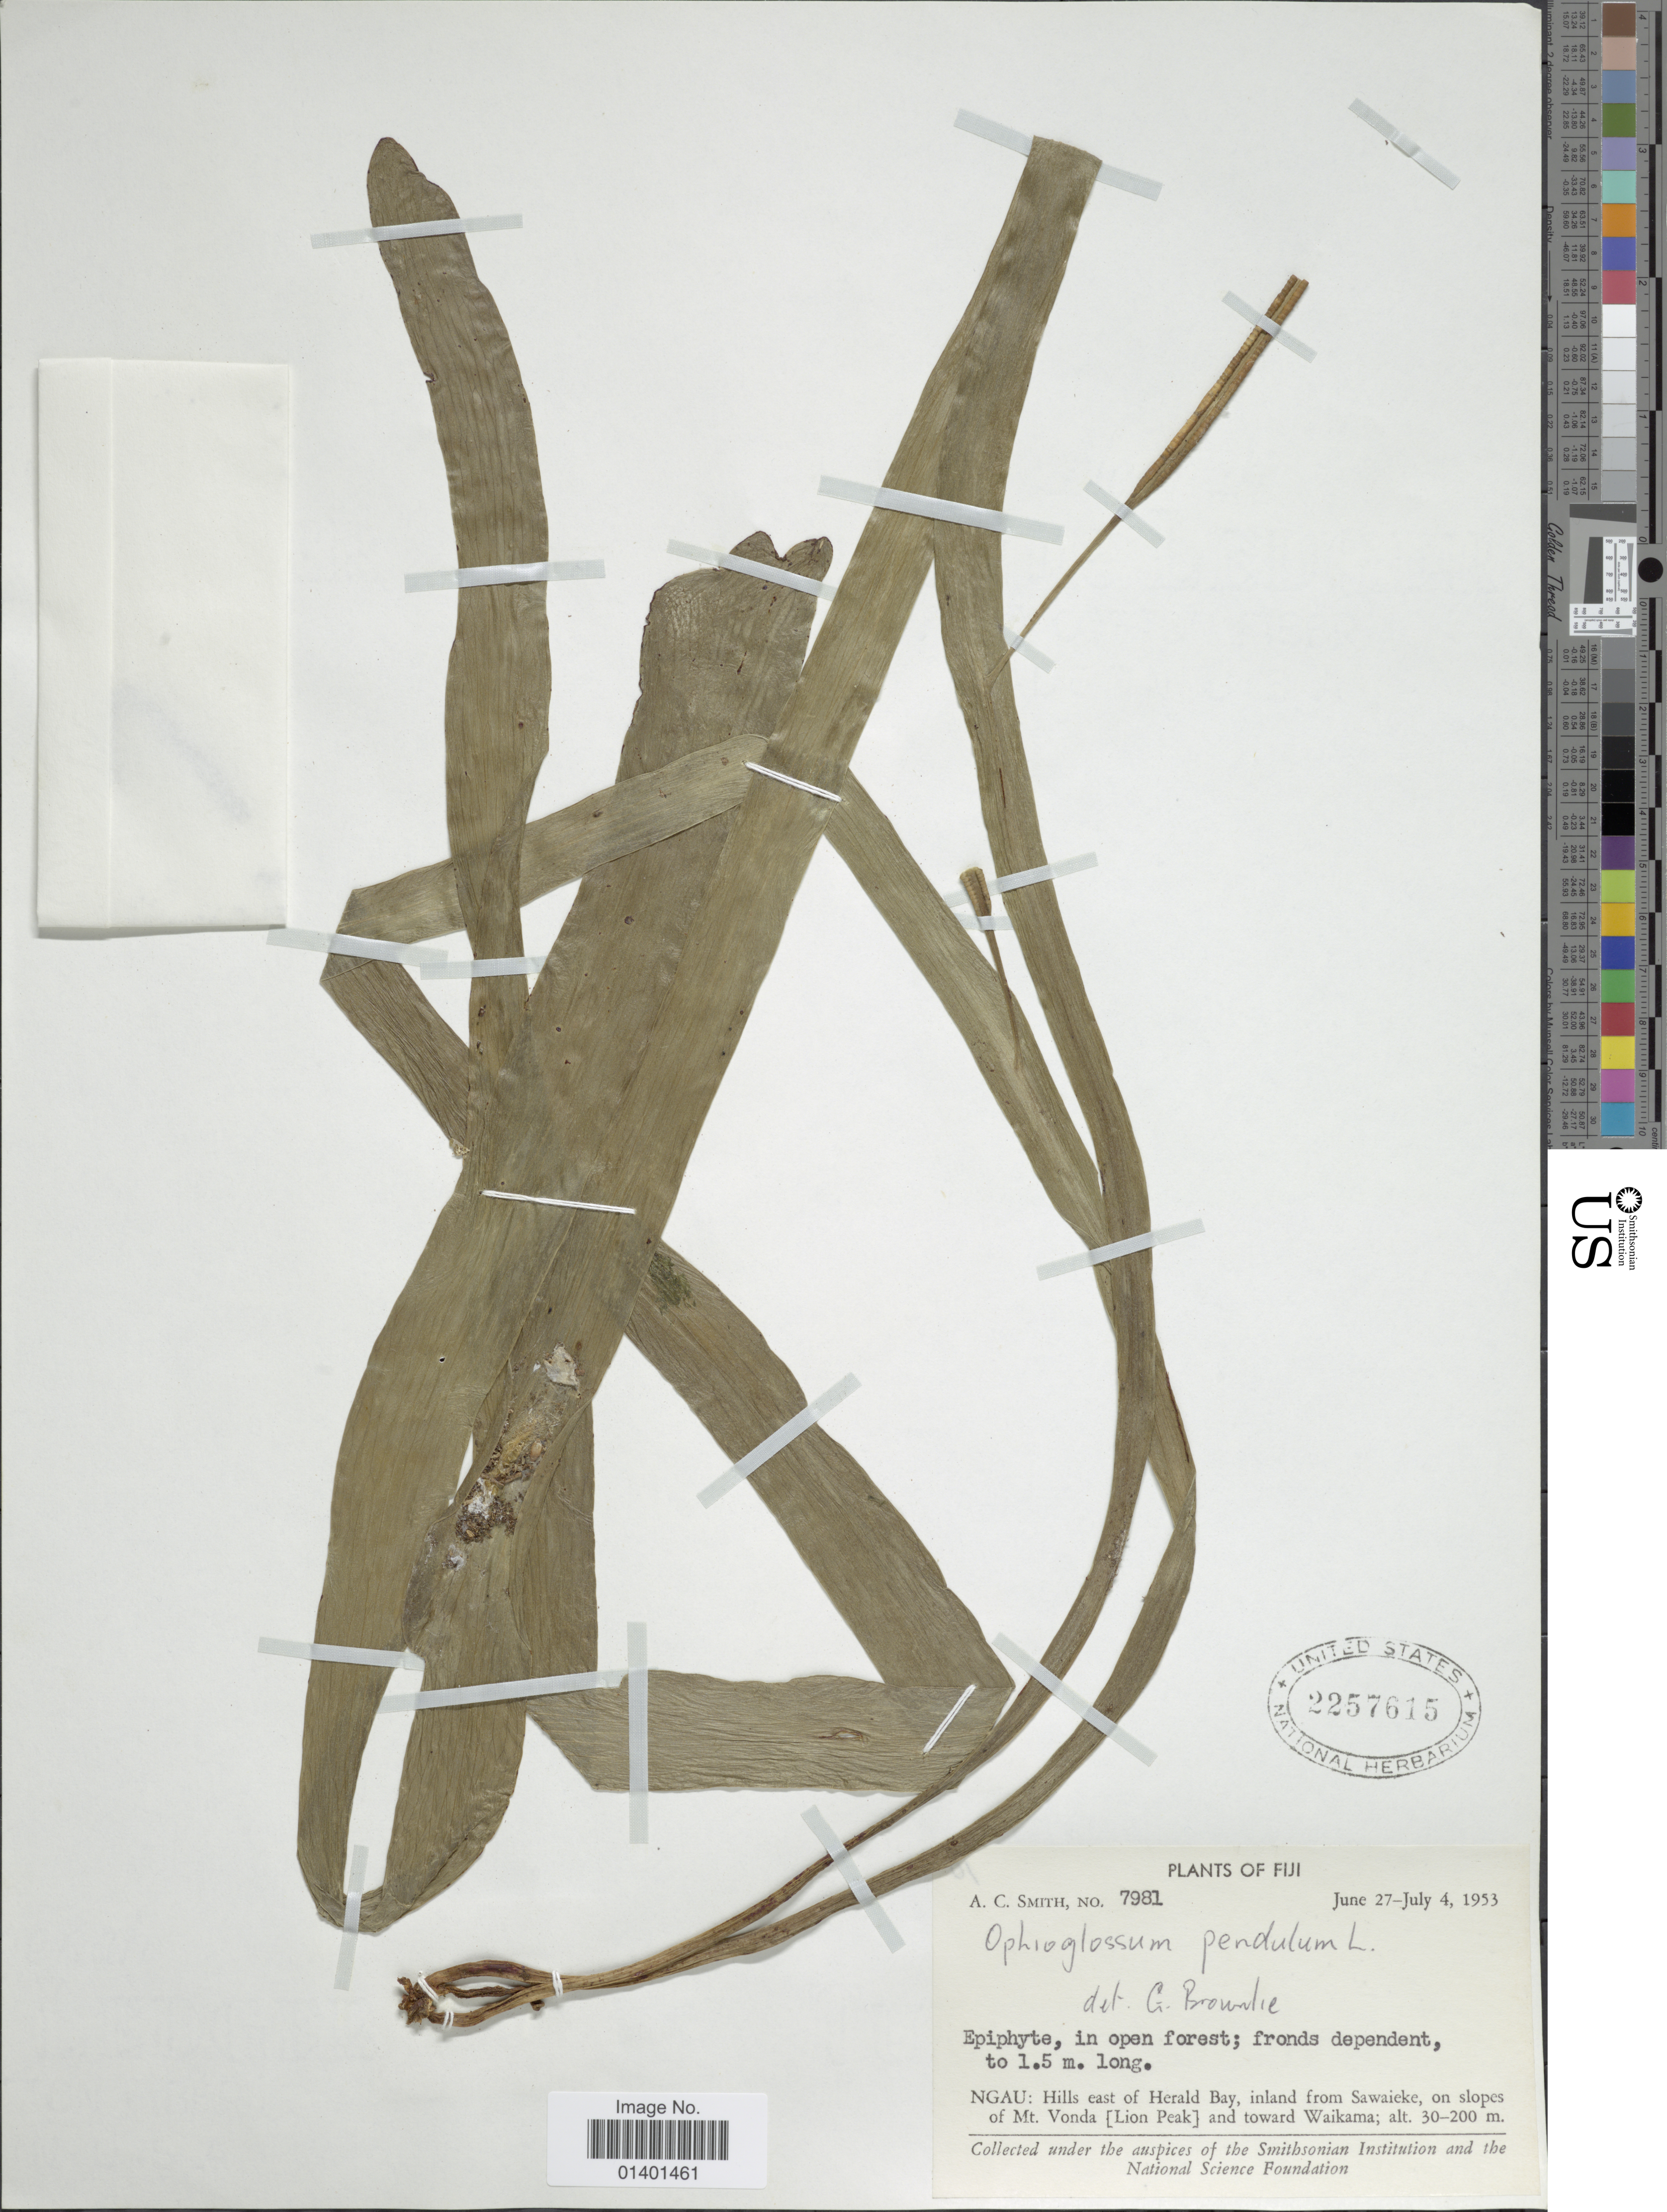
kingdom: Plantae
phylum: Tracheophyta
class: Polypodiopsida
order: Ophioglossales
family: Ophioglossaceae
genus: Ophioderma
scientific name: Ophioderma pendulum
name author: (L.) C. Presl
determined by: Wagner, W. L., (BOT), Smithsonian Institution - National Museum of Natural History (UNITED STATES)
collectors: A. C. Smith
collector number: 7981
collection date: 1953-06-27/1953-07-04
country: Fiji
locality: Ngau: hills east of Herald Bay, inland from Sawaieke, on slopes of Mt. Vondo (Lion Peak) and toward Waikama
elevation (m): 30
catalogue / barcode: US 2257615